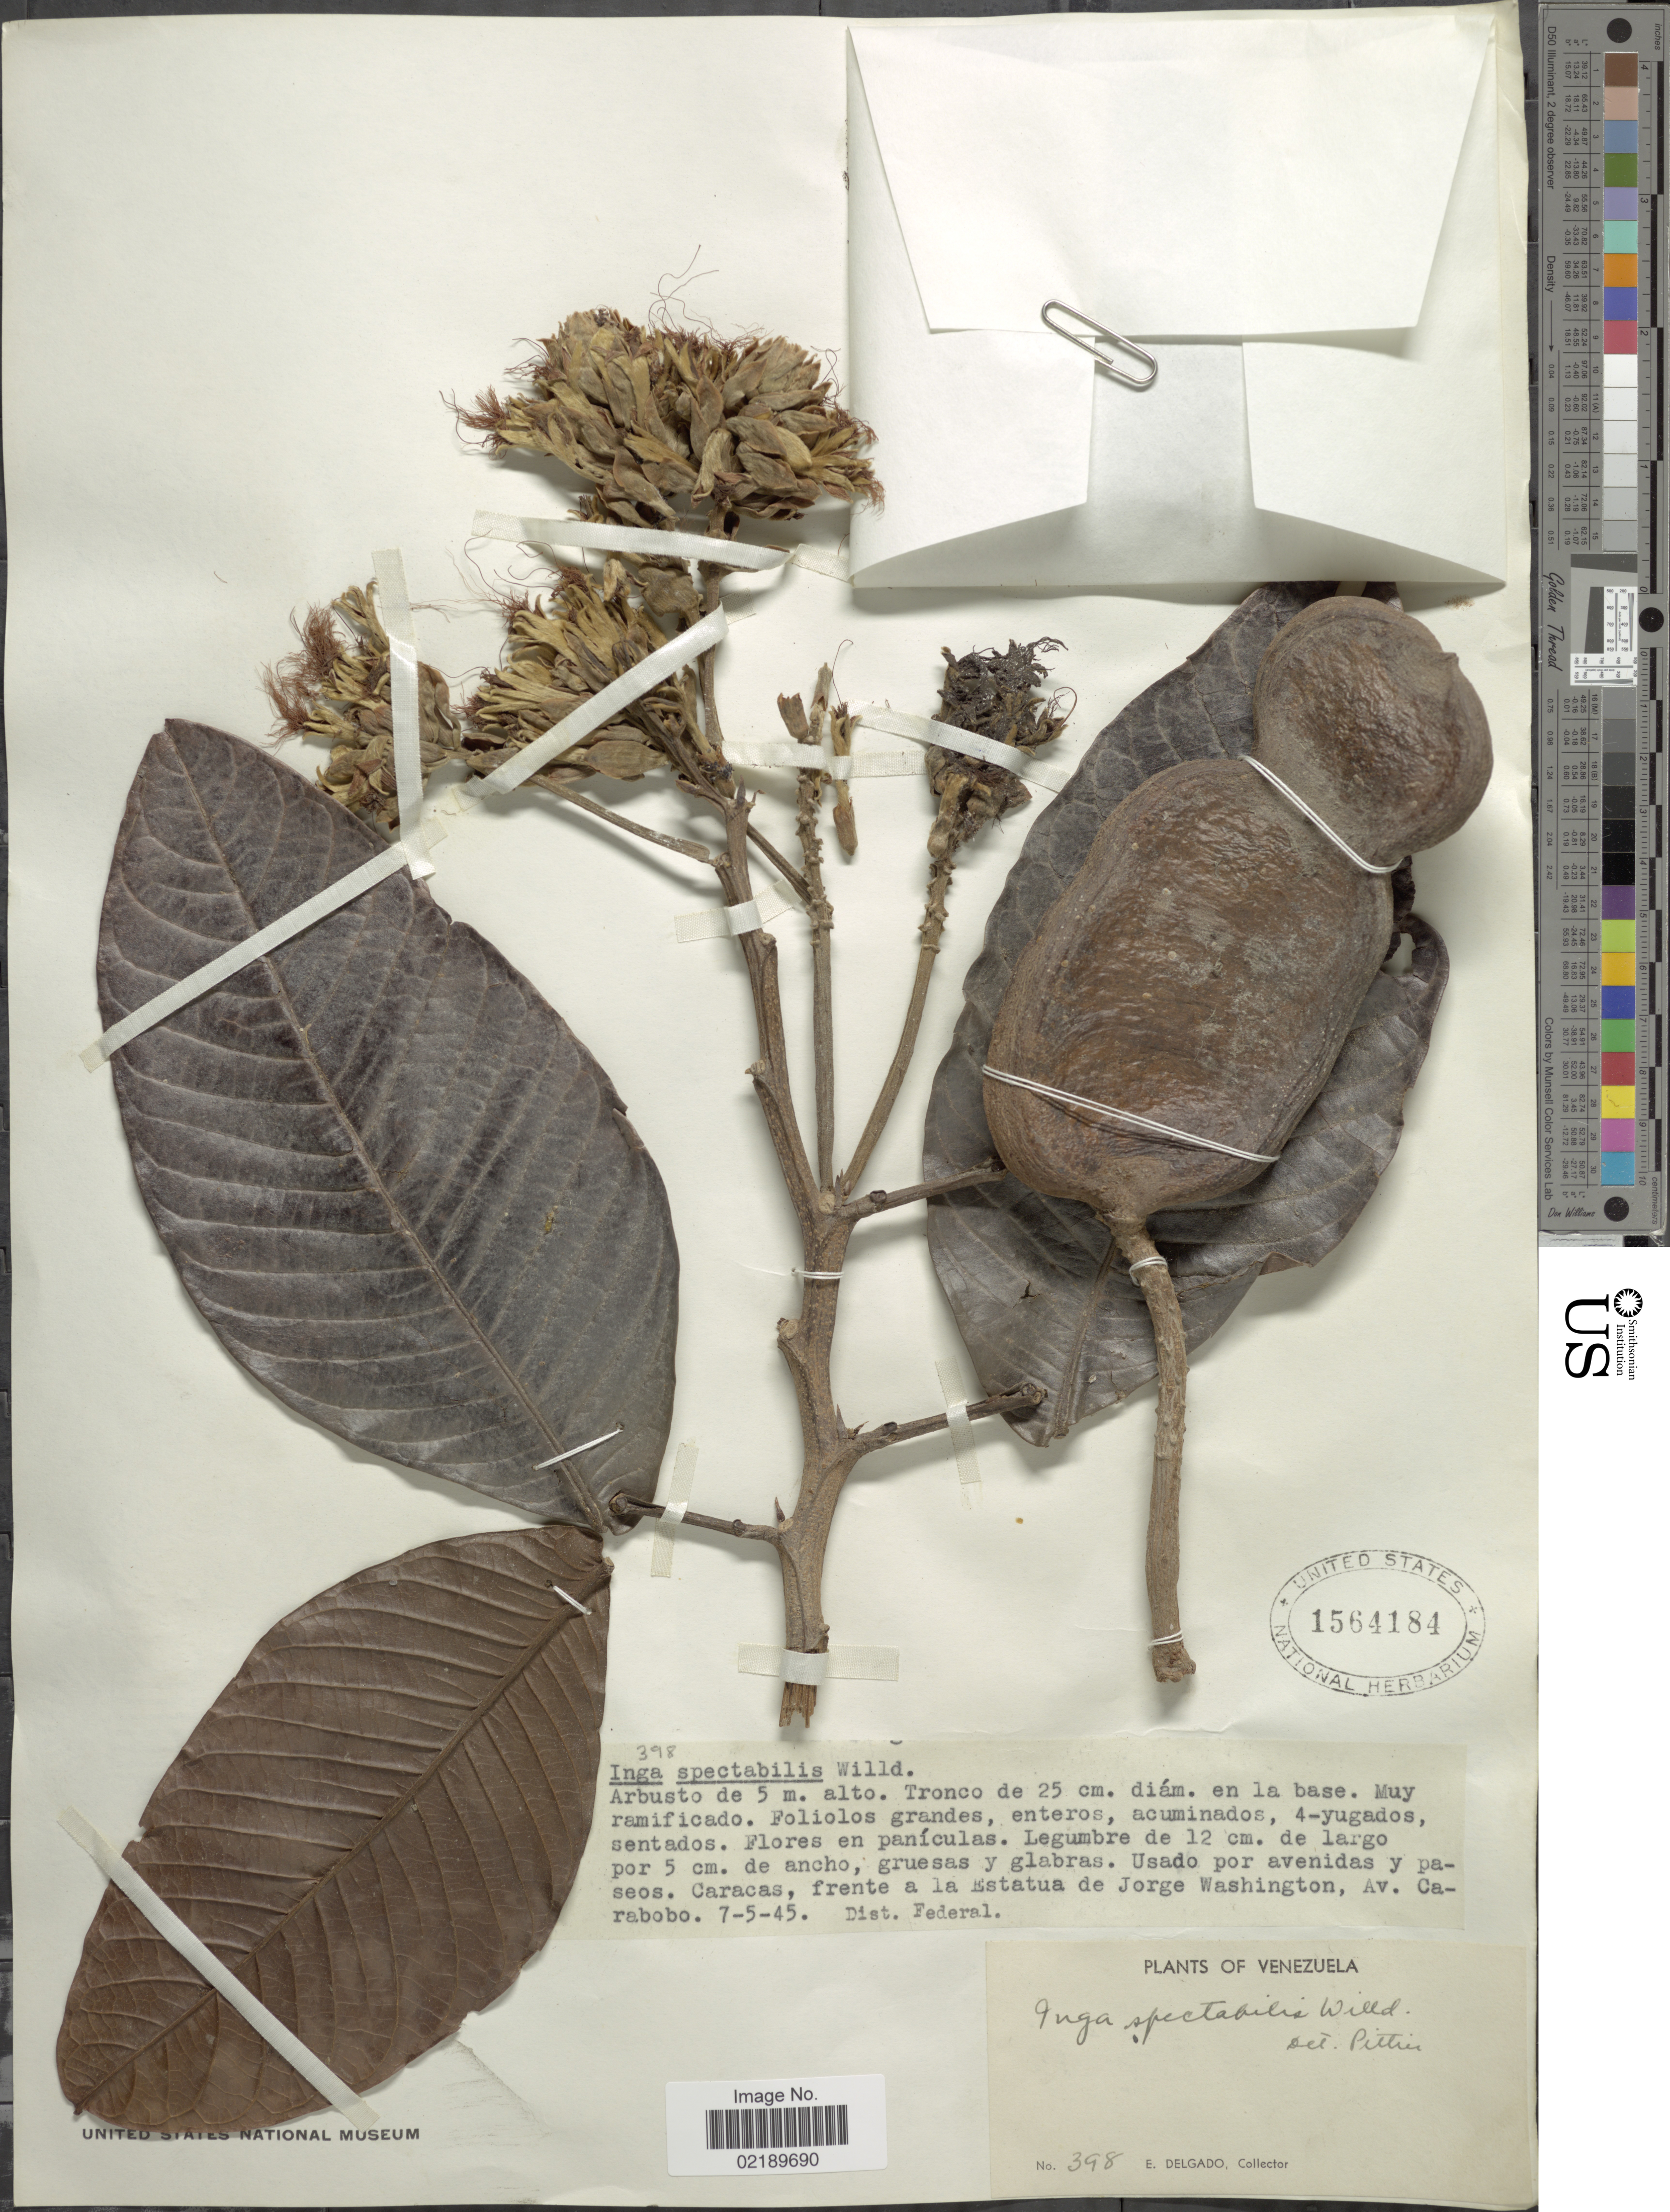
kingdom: Plantae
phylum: Tracheophyta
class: Magnoliopsida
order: Fabales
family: Fabaceae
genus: Inga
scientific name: Inga spectabilis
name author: (Vahl) Willd.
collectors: E. Delgado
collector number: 398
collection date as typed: Transcribed d/m/y: 7/5/45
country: Venezuela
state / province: Carabobo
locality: Caracas, frente a la Estatua de Jorge Washington, Av. Carabobo. Dist. Federal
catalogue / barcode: US 1564184